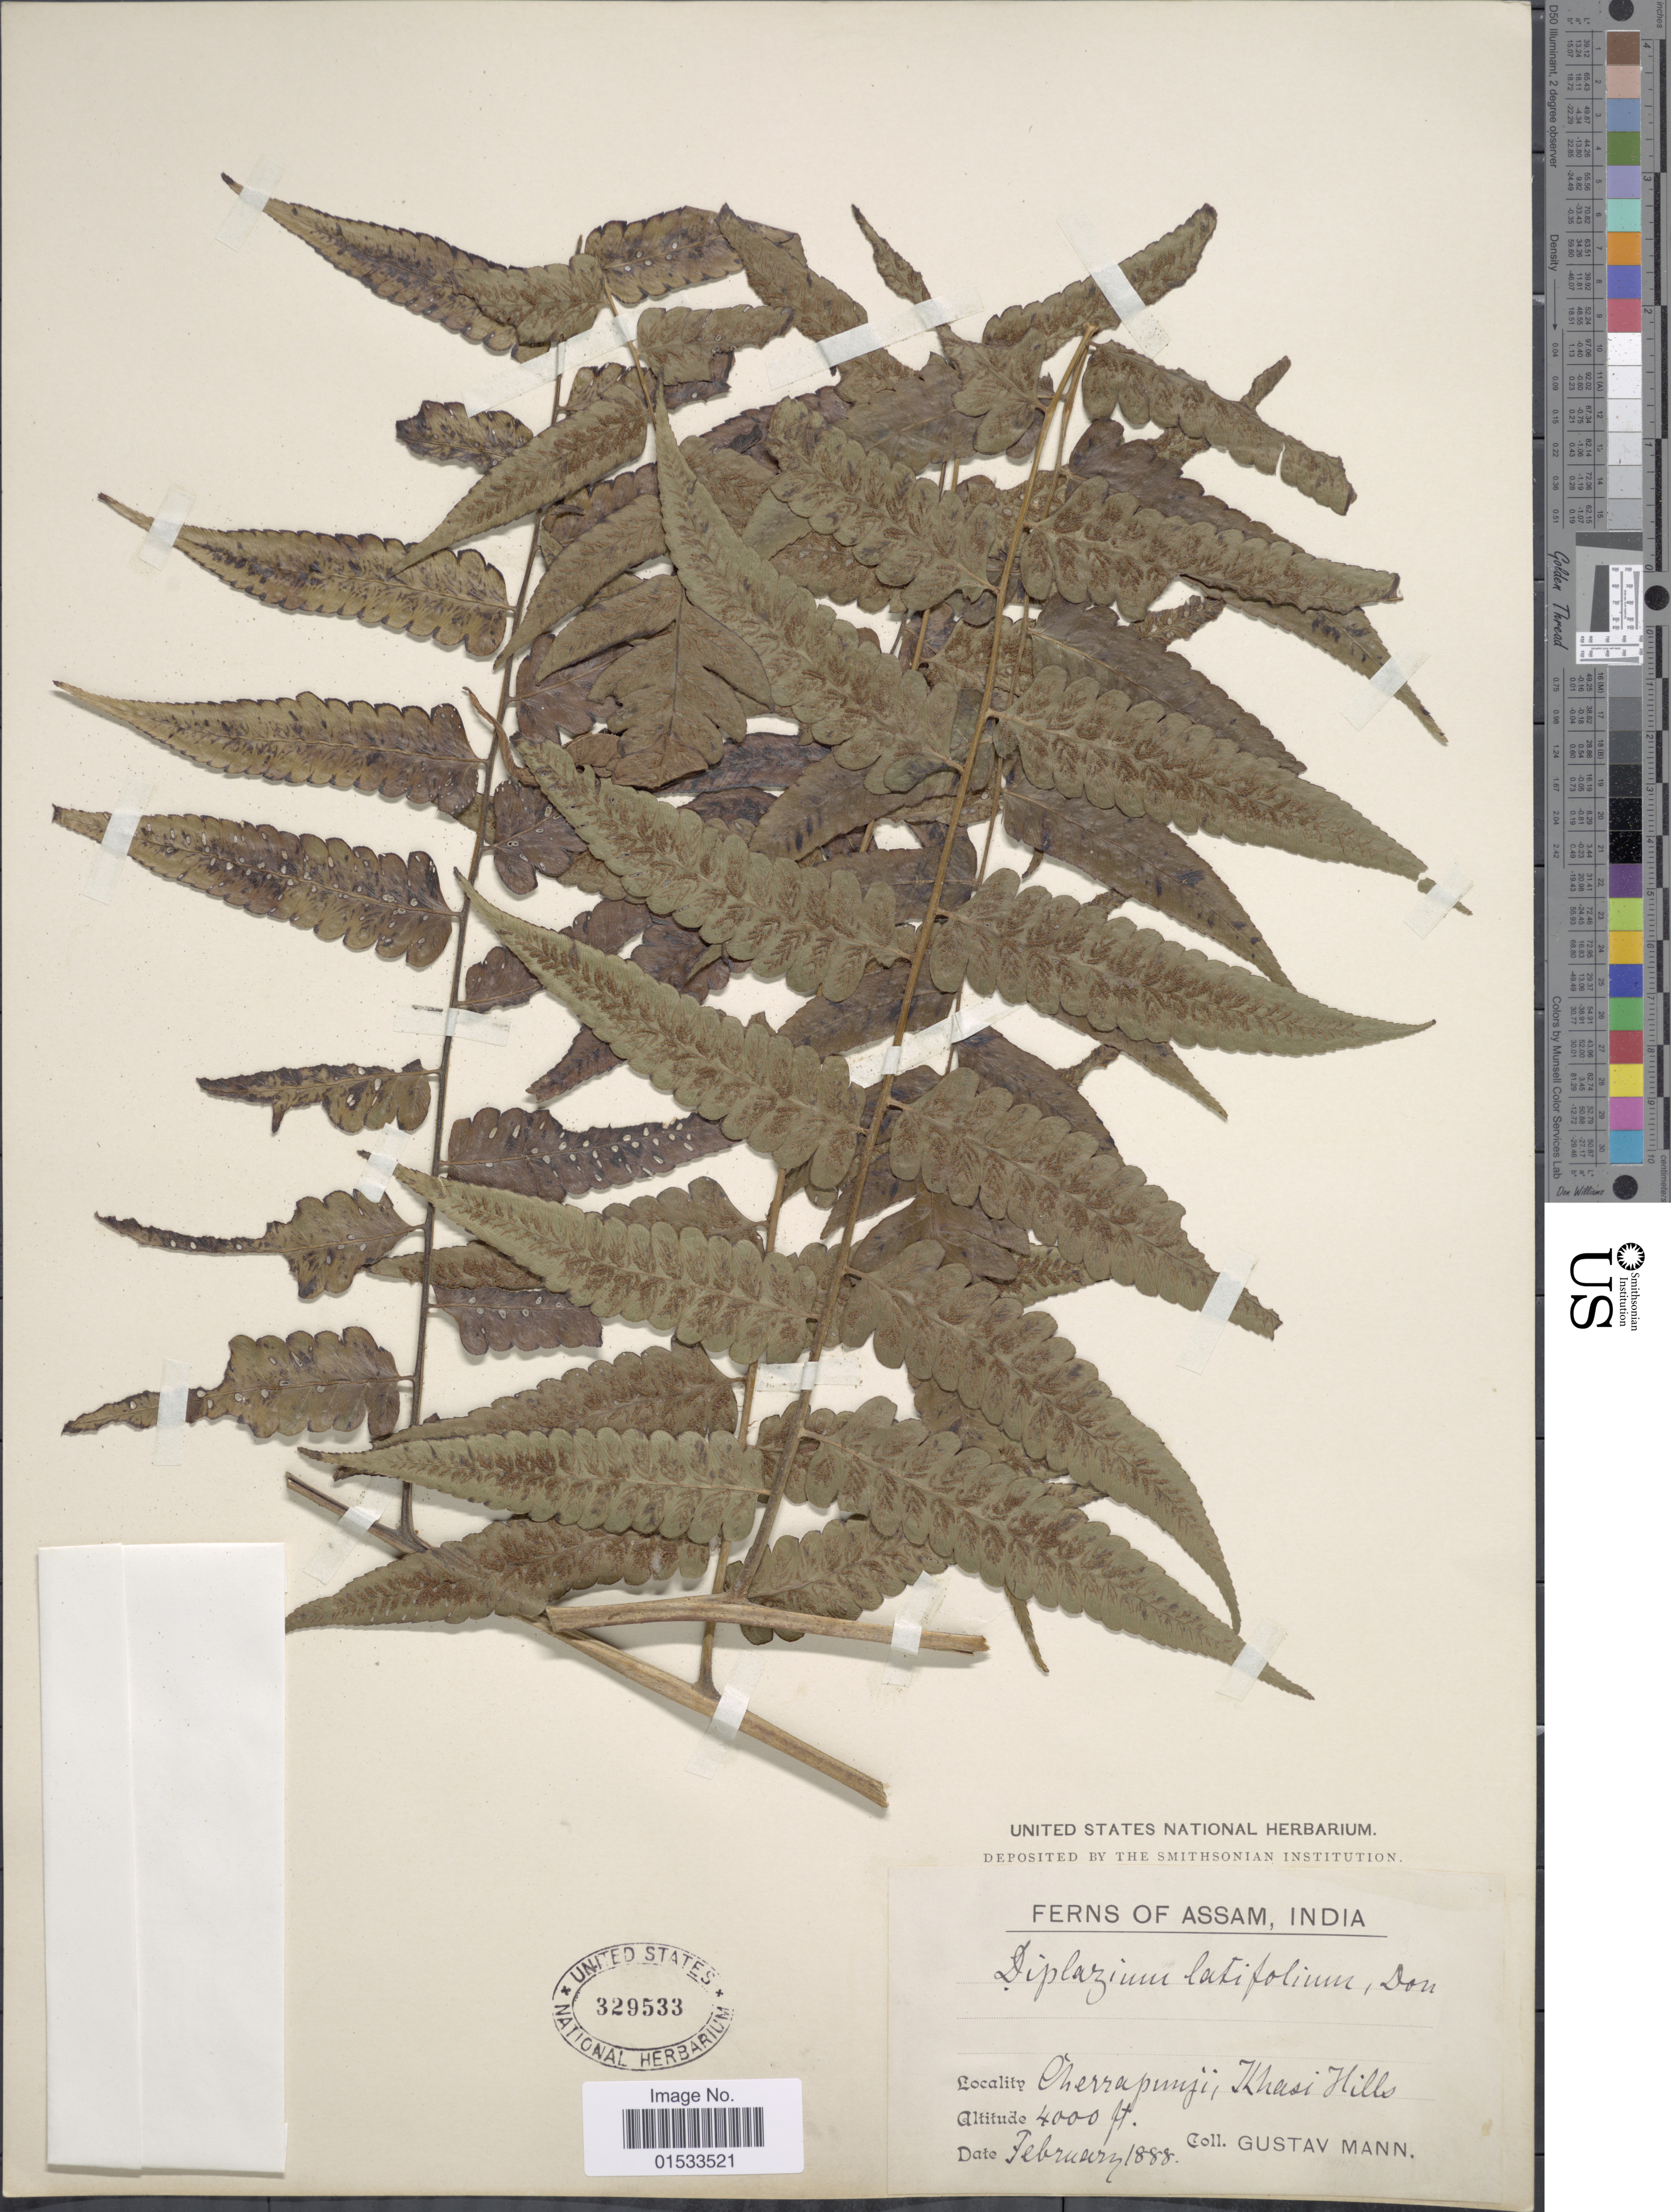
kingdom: Plantae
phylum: Tracheophyta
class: Polypodiopsida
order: Polypodiales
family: Athyriaceae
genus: Diplazium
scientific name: Diplazium dilatatum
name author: Blume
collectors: G. Mann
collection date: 1888-02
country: India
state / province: Meghalaya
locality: Cherrapunji, Khasi Hills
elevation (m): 1219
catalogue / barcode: US 329533